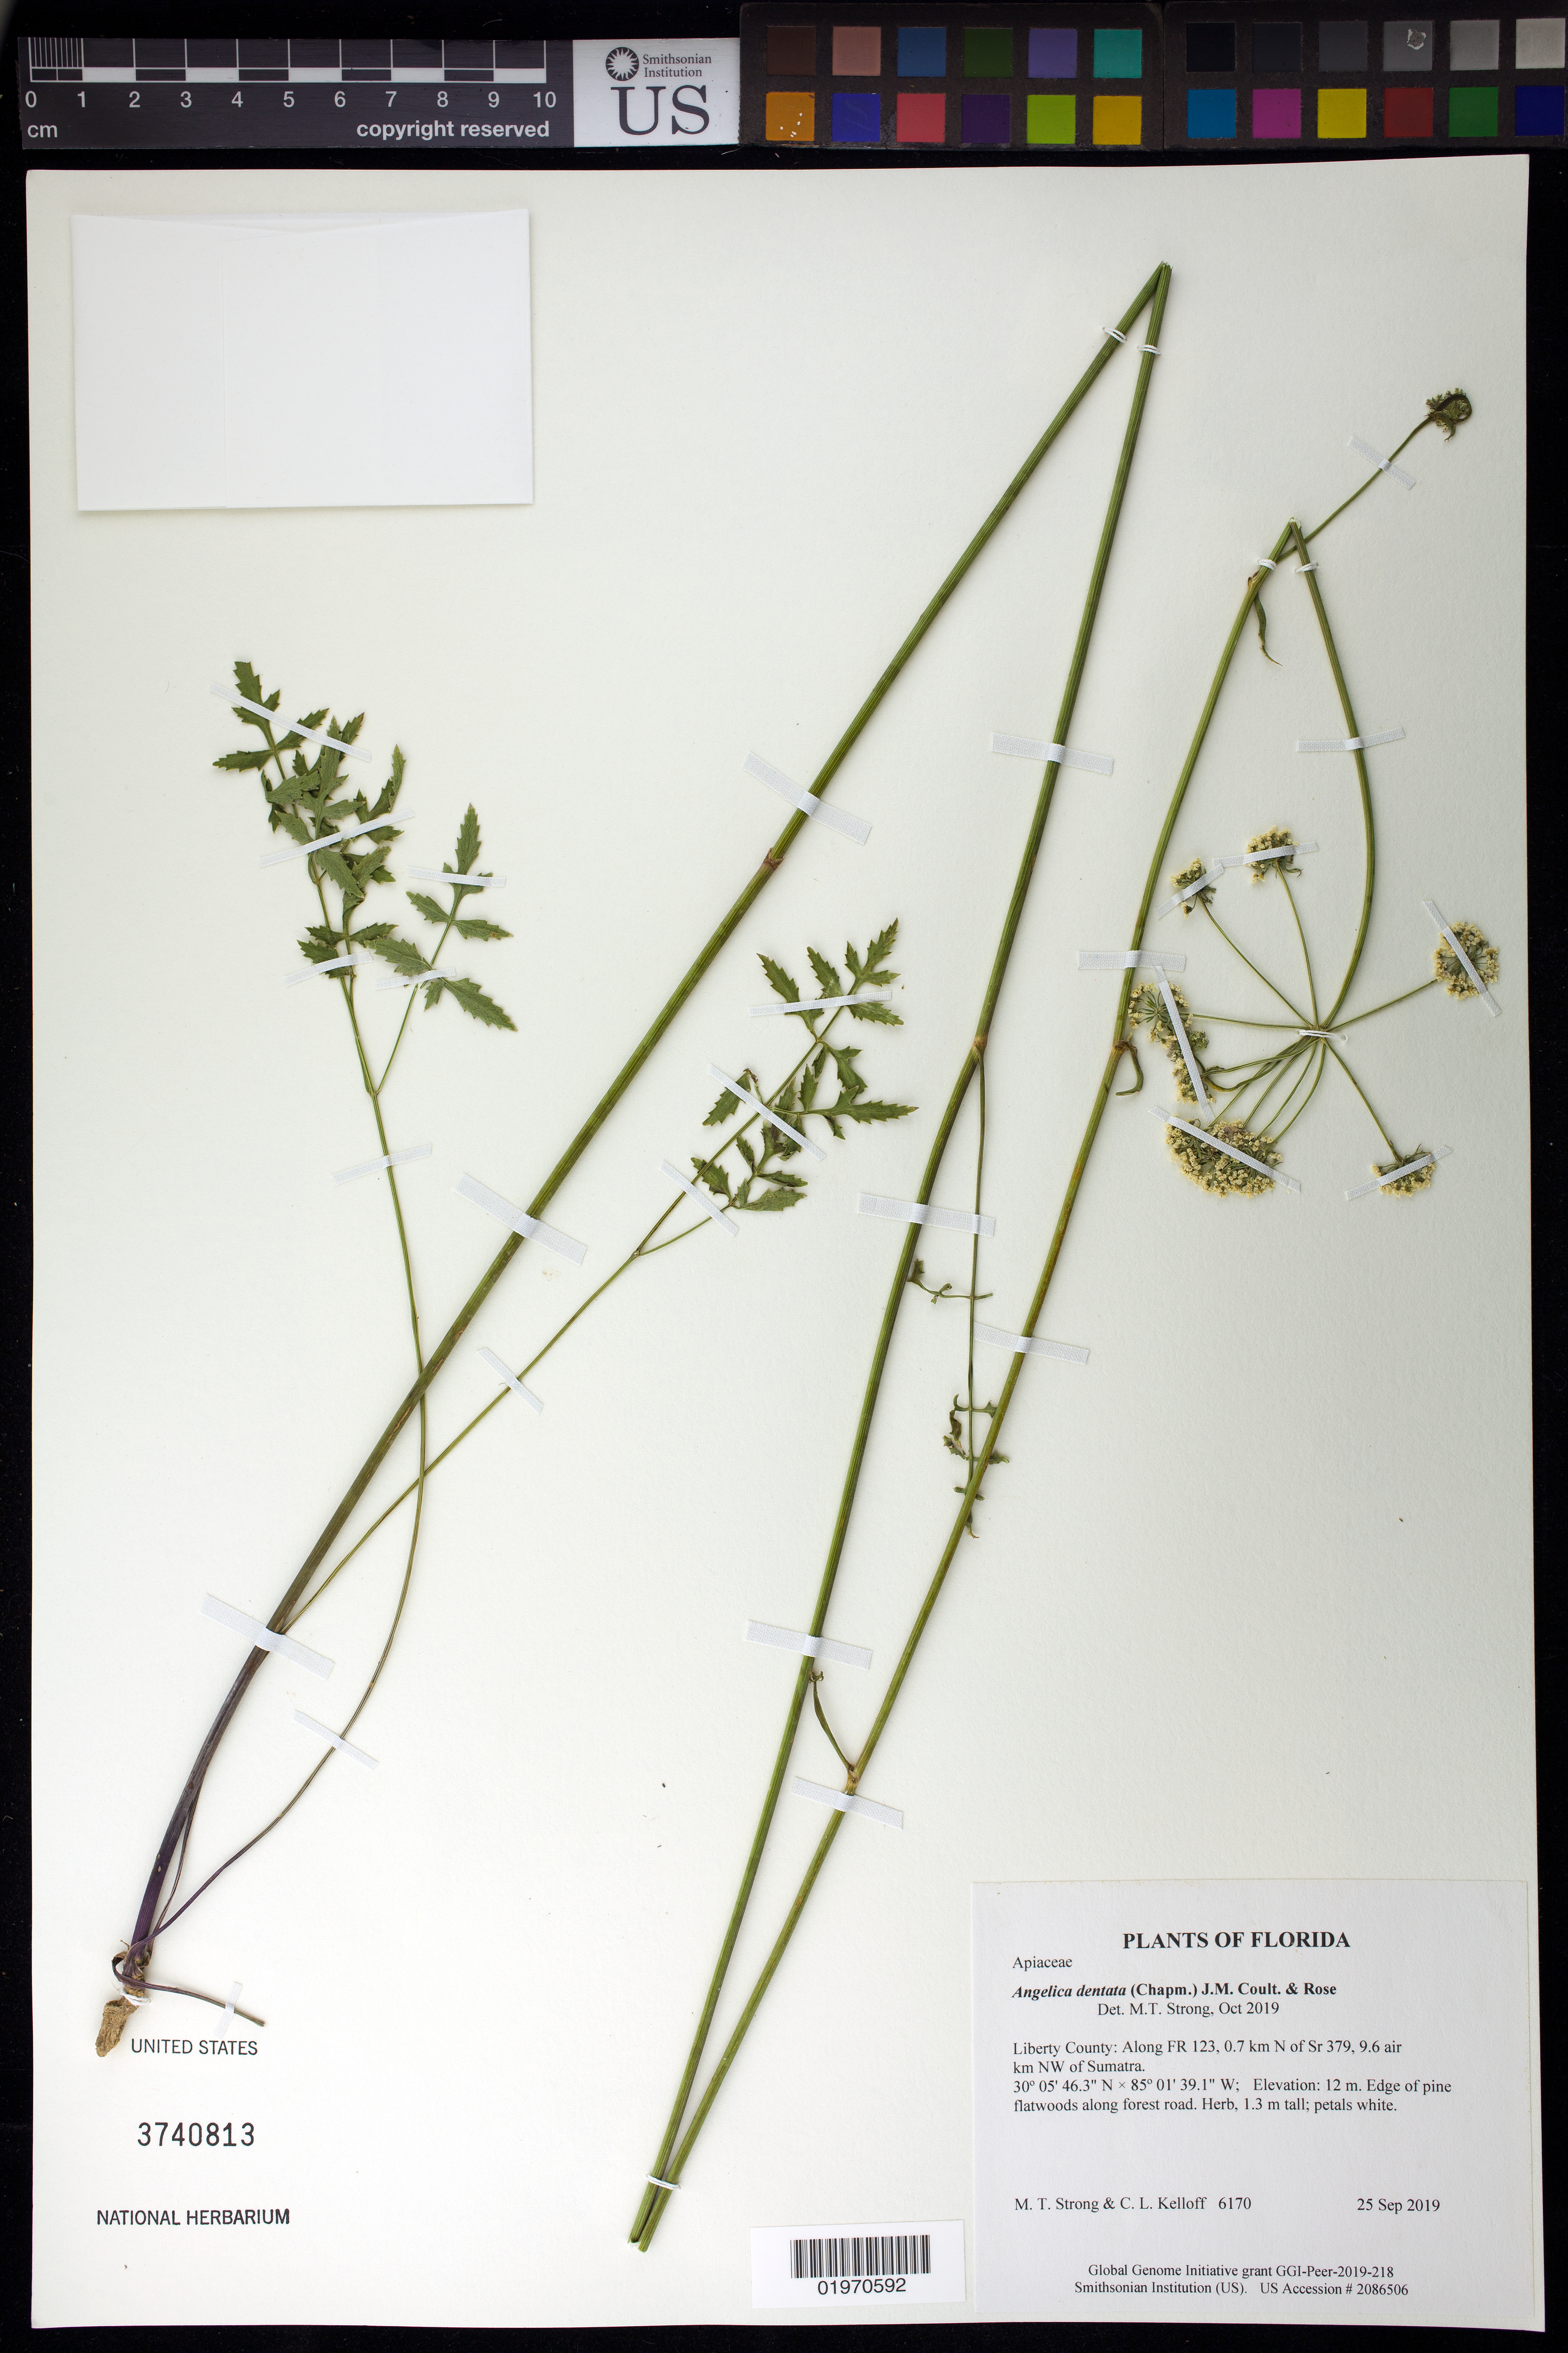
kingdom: Plantae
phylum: Tracheophyta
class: Magnoliopsida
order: Apiales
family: Apiaceae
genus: Angelica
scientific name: Angelica dentata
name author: (Chapm.) J.M. Coult. & Rose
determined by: Strong, Mark T., (BOT), Smithsonian Institution - National Museum of Natural History (UNITED STATES)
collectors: M. T. Strong & C. L. Kelloff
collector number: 6170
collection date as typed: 25 Sep 2019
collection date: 2019-09-25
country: United States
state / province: Florida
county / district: Liberty County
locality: Along FR 123, 0.7 km N of Sr 379, 9.6 air km NW of Sumatra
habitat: Edge of pine flatwoods along forest road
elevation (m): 12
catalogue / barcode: US 3740813